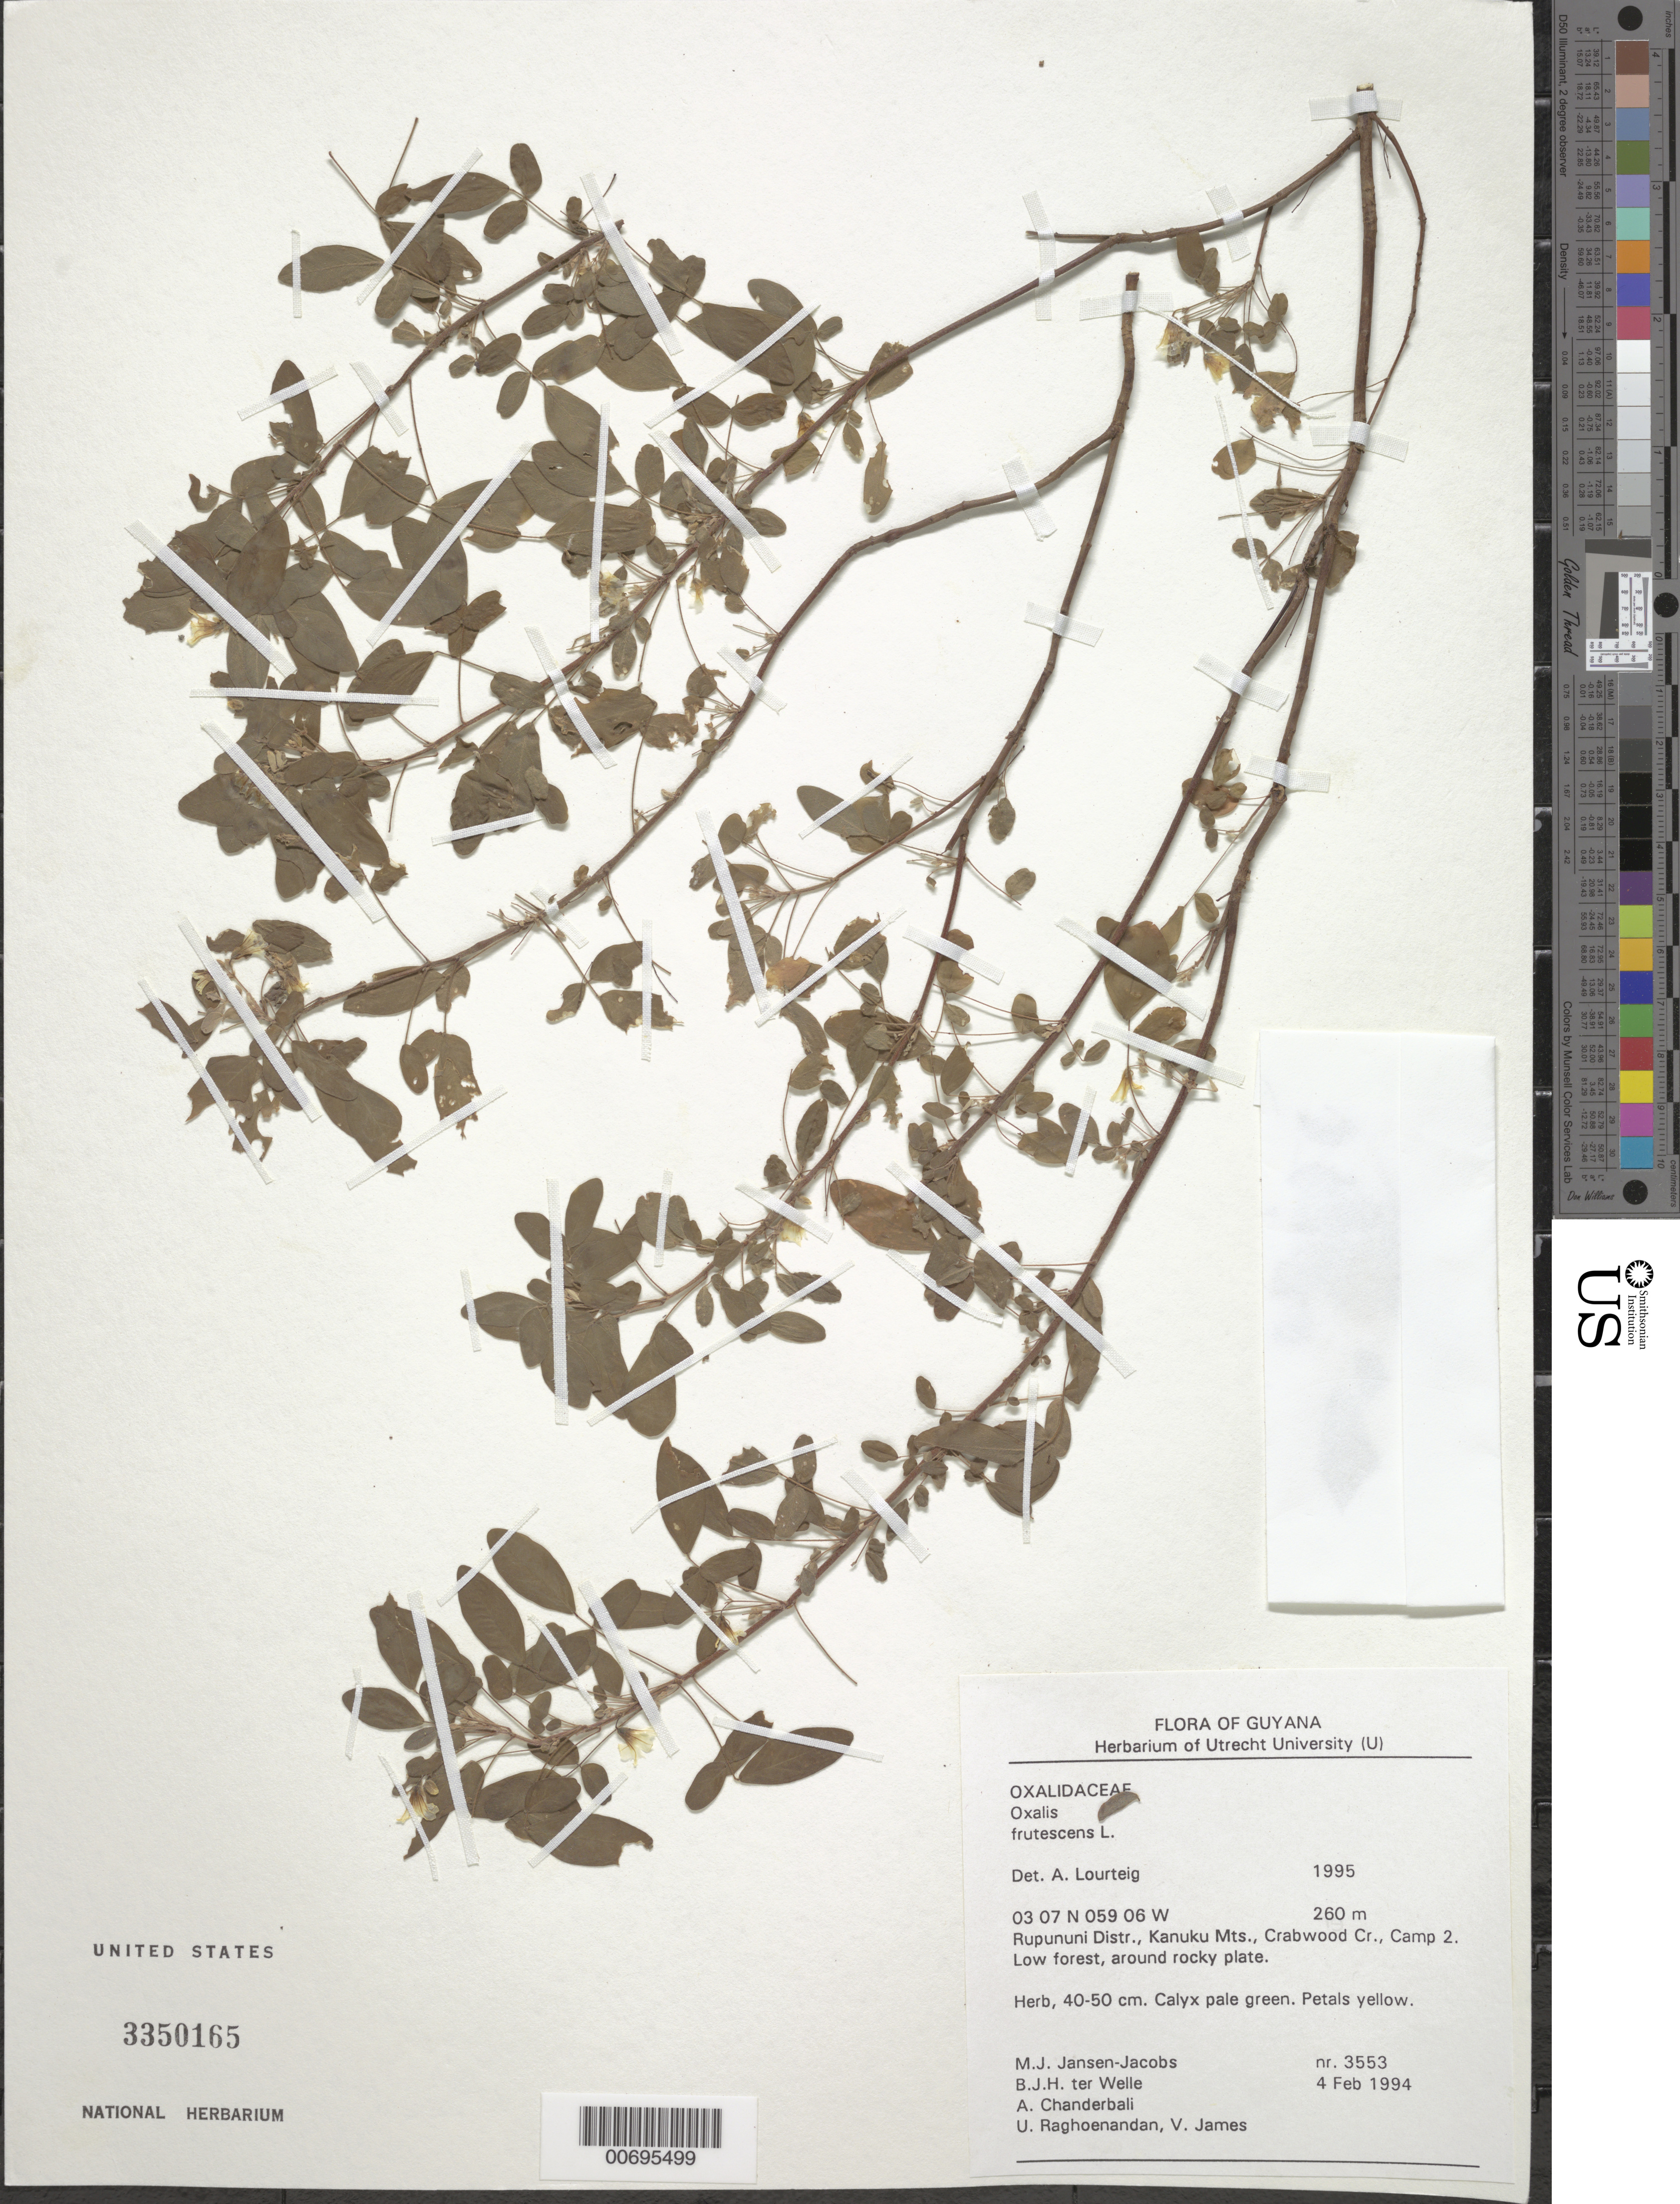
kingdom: Plantae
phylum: Tracheophyta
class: Magnoliopsida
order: Oxalidales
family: Oxalidaceae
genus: Oxalis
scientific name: Oxalis frutescens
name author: L.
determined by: Lourteig, A.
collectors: M. J. Jansen-Jacobs, B. Welle, A. S. Chanderbali, U. Raghoenandan & V. James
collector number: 3553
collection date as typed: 4-Feb-94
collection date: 1994-02-04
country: Guyana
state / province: U. Takutu-U. Essequibo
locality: Crabwood Cr., Camp 2, Kanuku Mts., Rupununi District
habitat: Low forest, around rocky plate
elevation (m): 260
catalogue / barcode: US 3350165